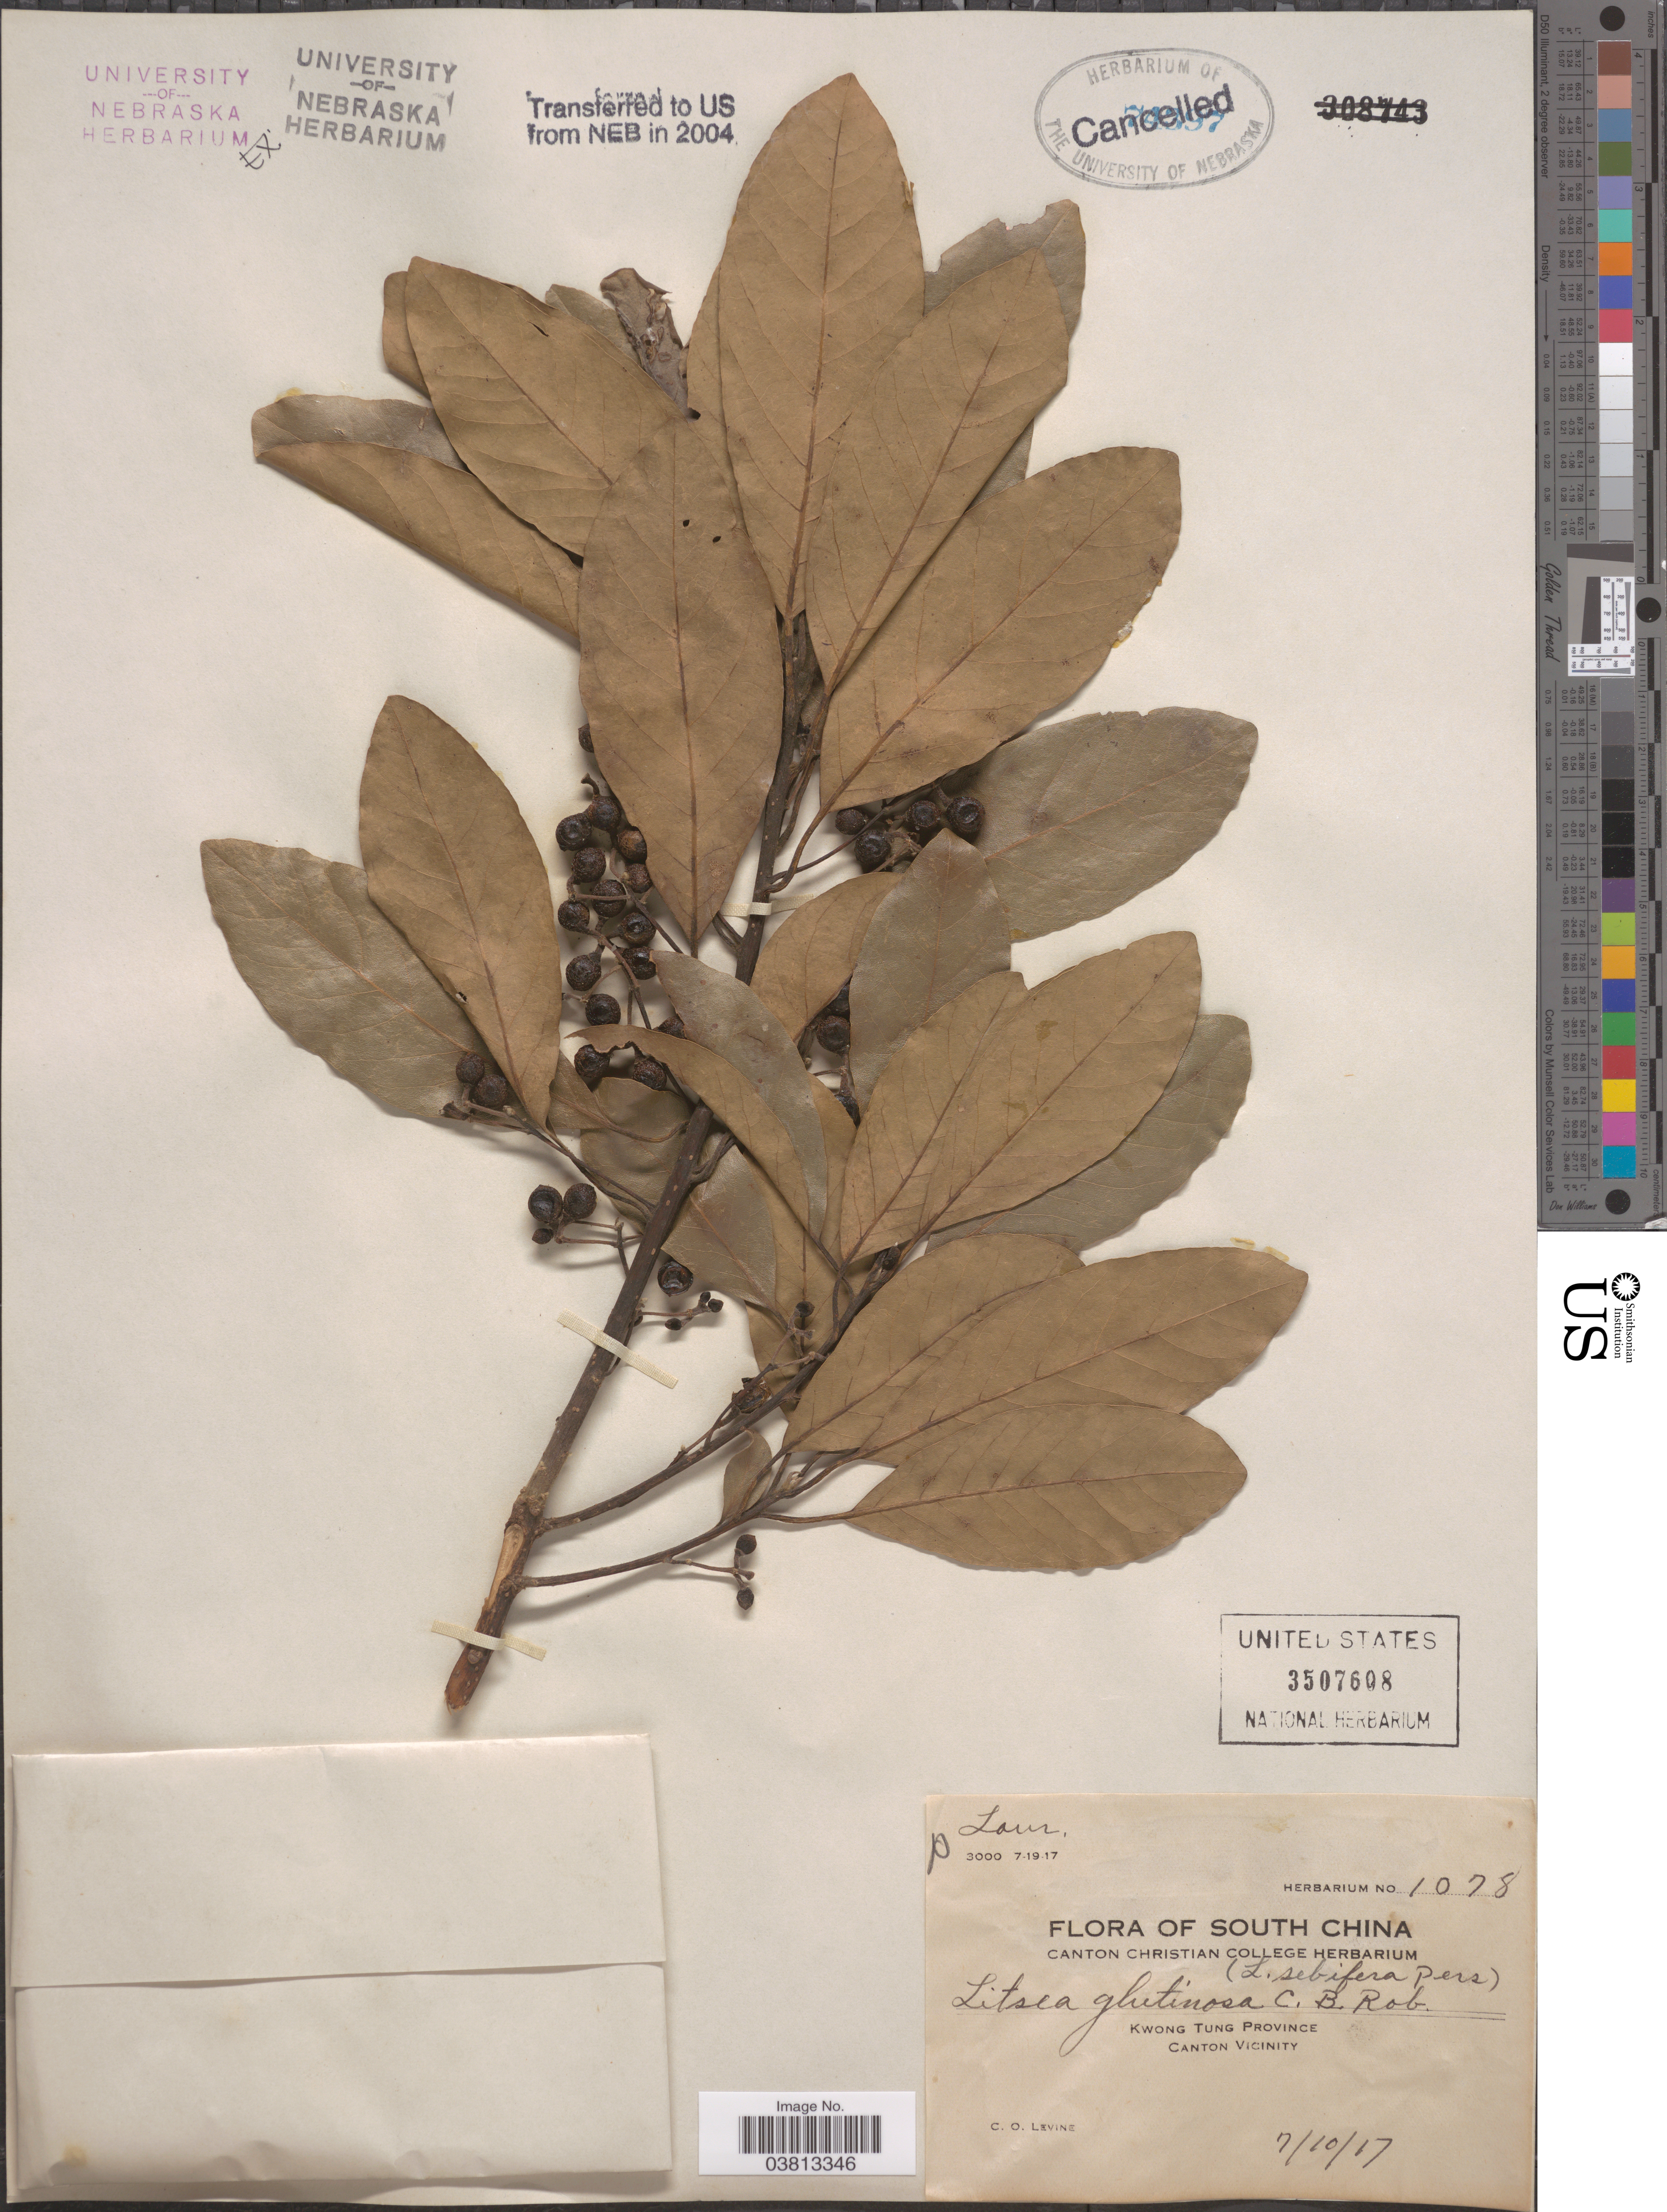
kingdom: Plantae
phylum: Tracheophyta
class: Magnoliopsida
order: Laurales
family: Lauraceae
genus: Litsea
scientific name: Litsea glutinosa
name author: (Lour.) C.B. Rob.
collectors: C. O. Levine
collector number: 1078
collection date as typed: Transcribed d/m/y: 7/10/17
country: China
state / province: Guangdong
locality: South China. Kwong Tung Province. Canton Vicinity.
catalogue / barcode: US 3507608